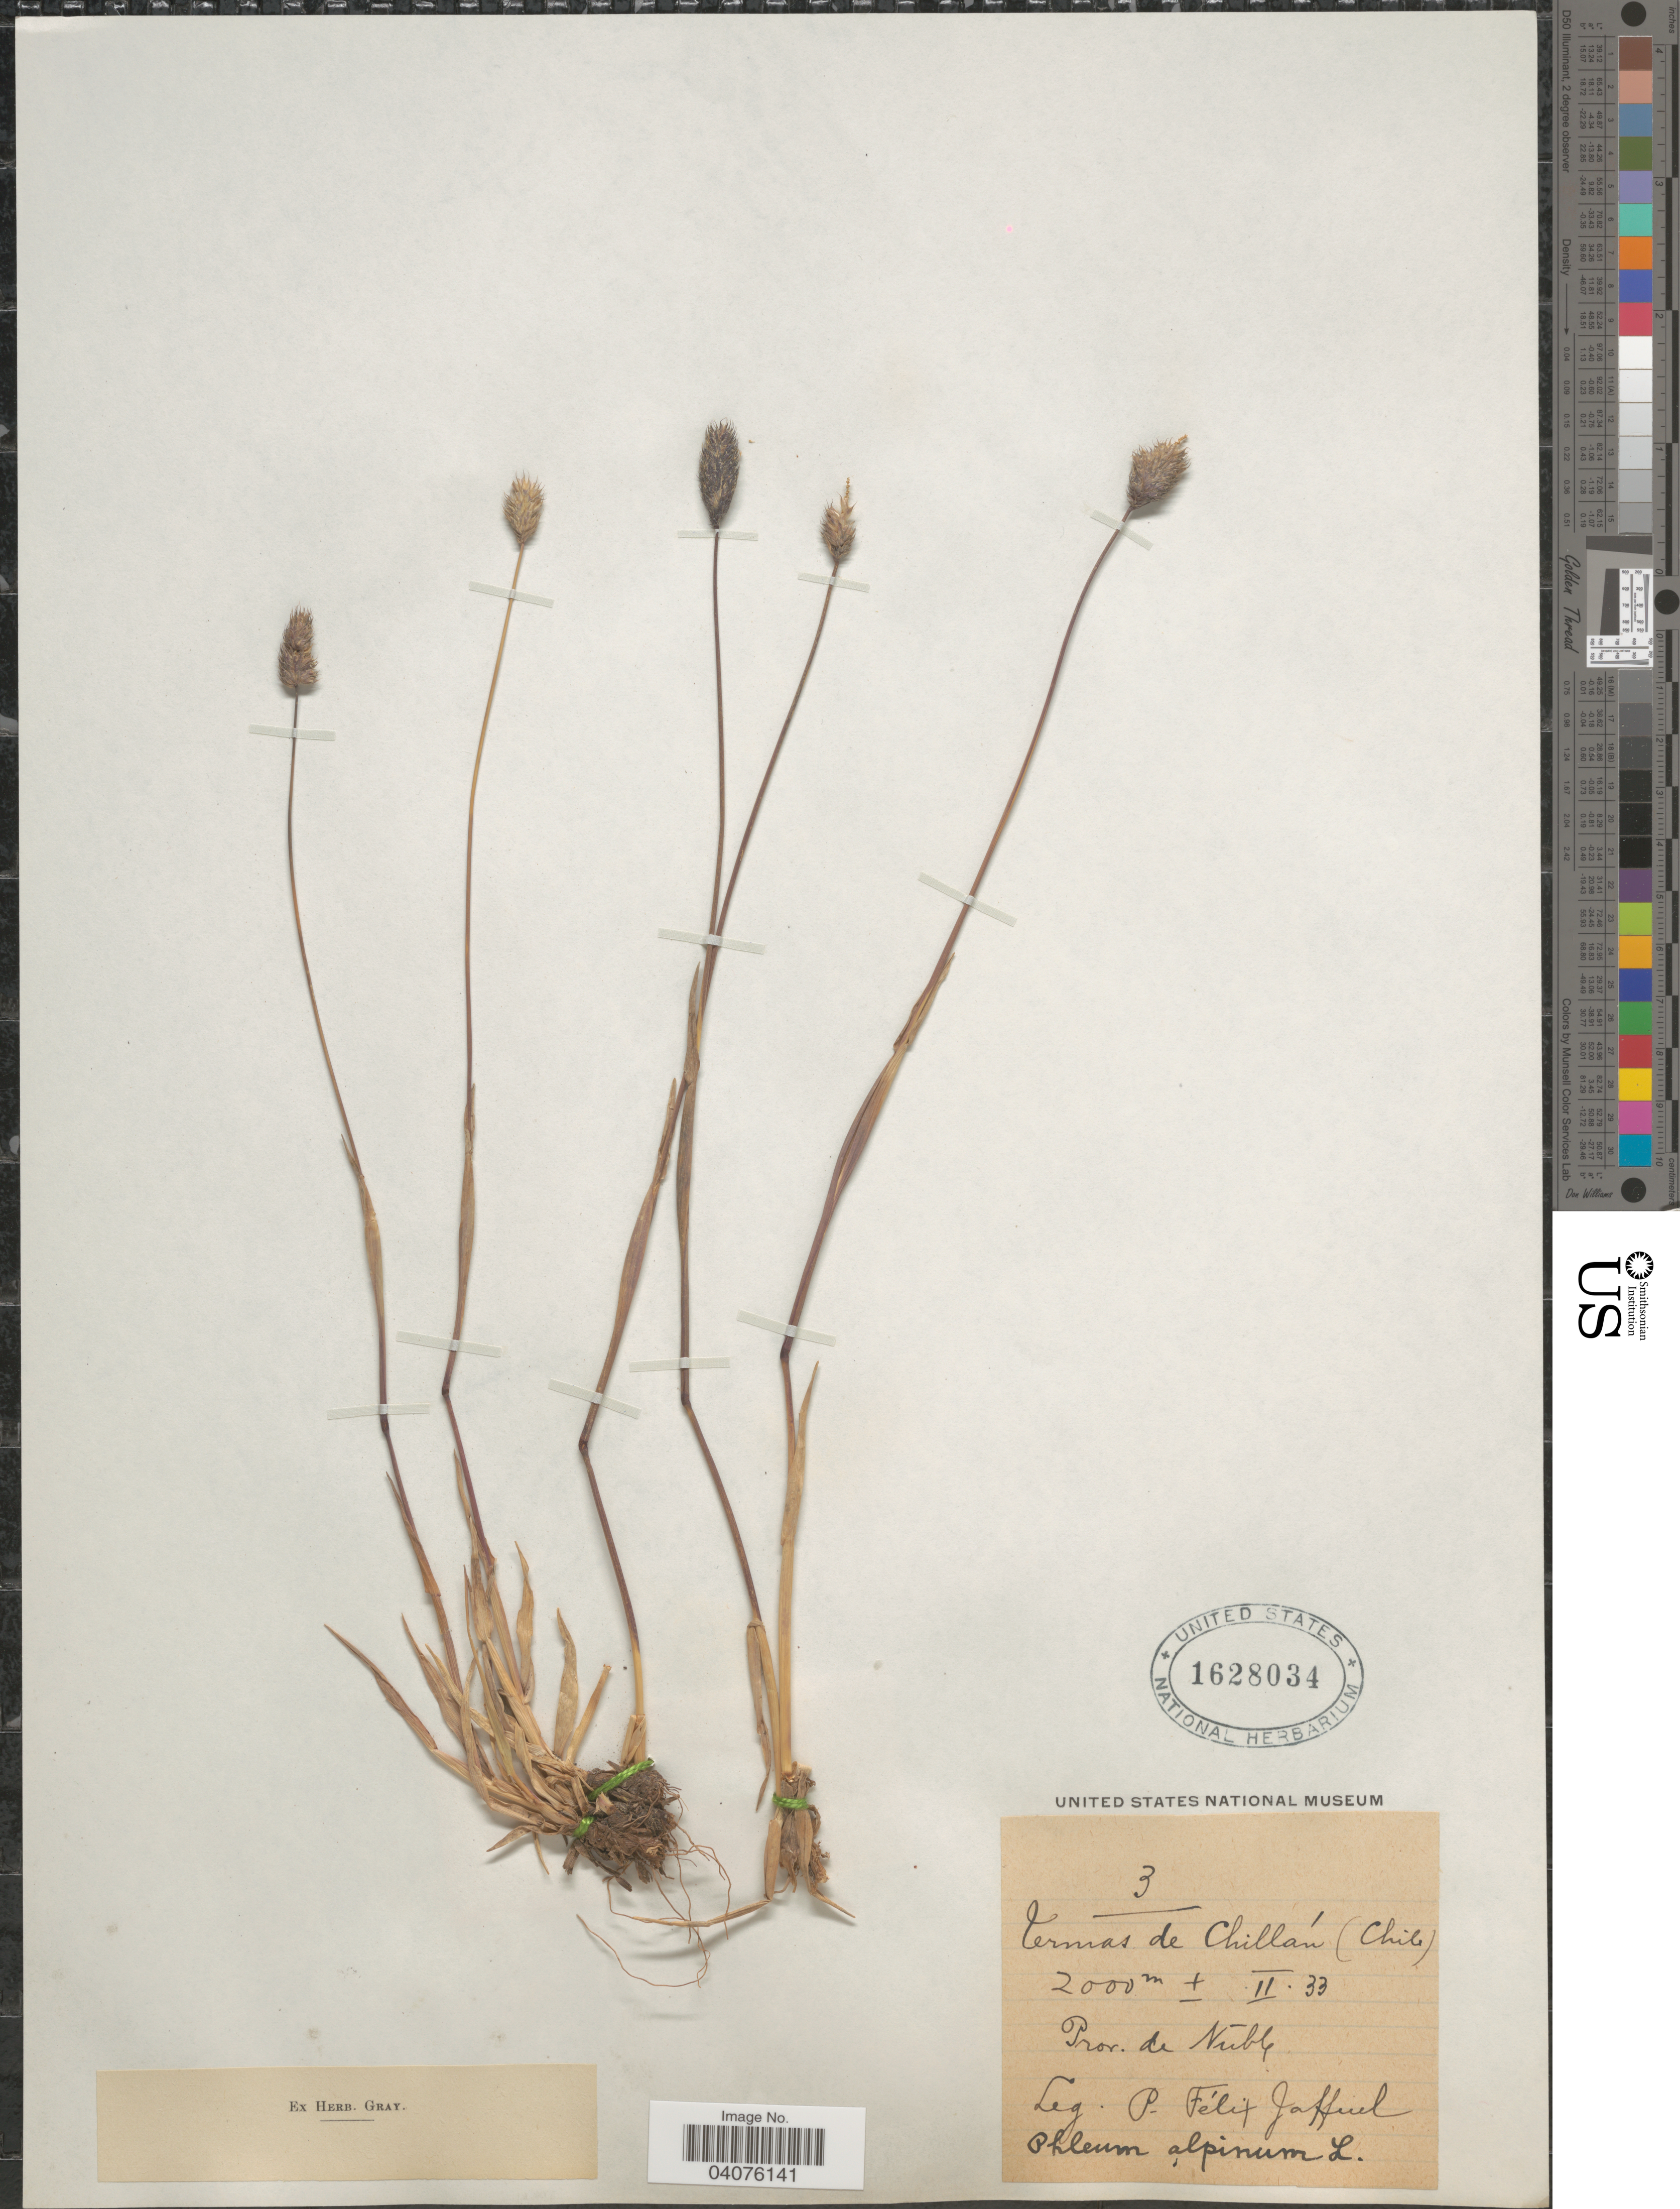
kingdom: Plantae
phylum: Tracheophyta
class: Liliopsida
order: Poales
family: Poaceae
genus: Phleum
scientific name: Phleum alpinum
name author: L.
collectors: P. Jaffnel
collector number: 3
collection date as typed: Transcribed d/m/y: /2/33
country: Chile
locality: Termas de Chillán. Prov. de Ñuble.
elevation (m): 2000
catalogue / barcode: US 1628034